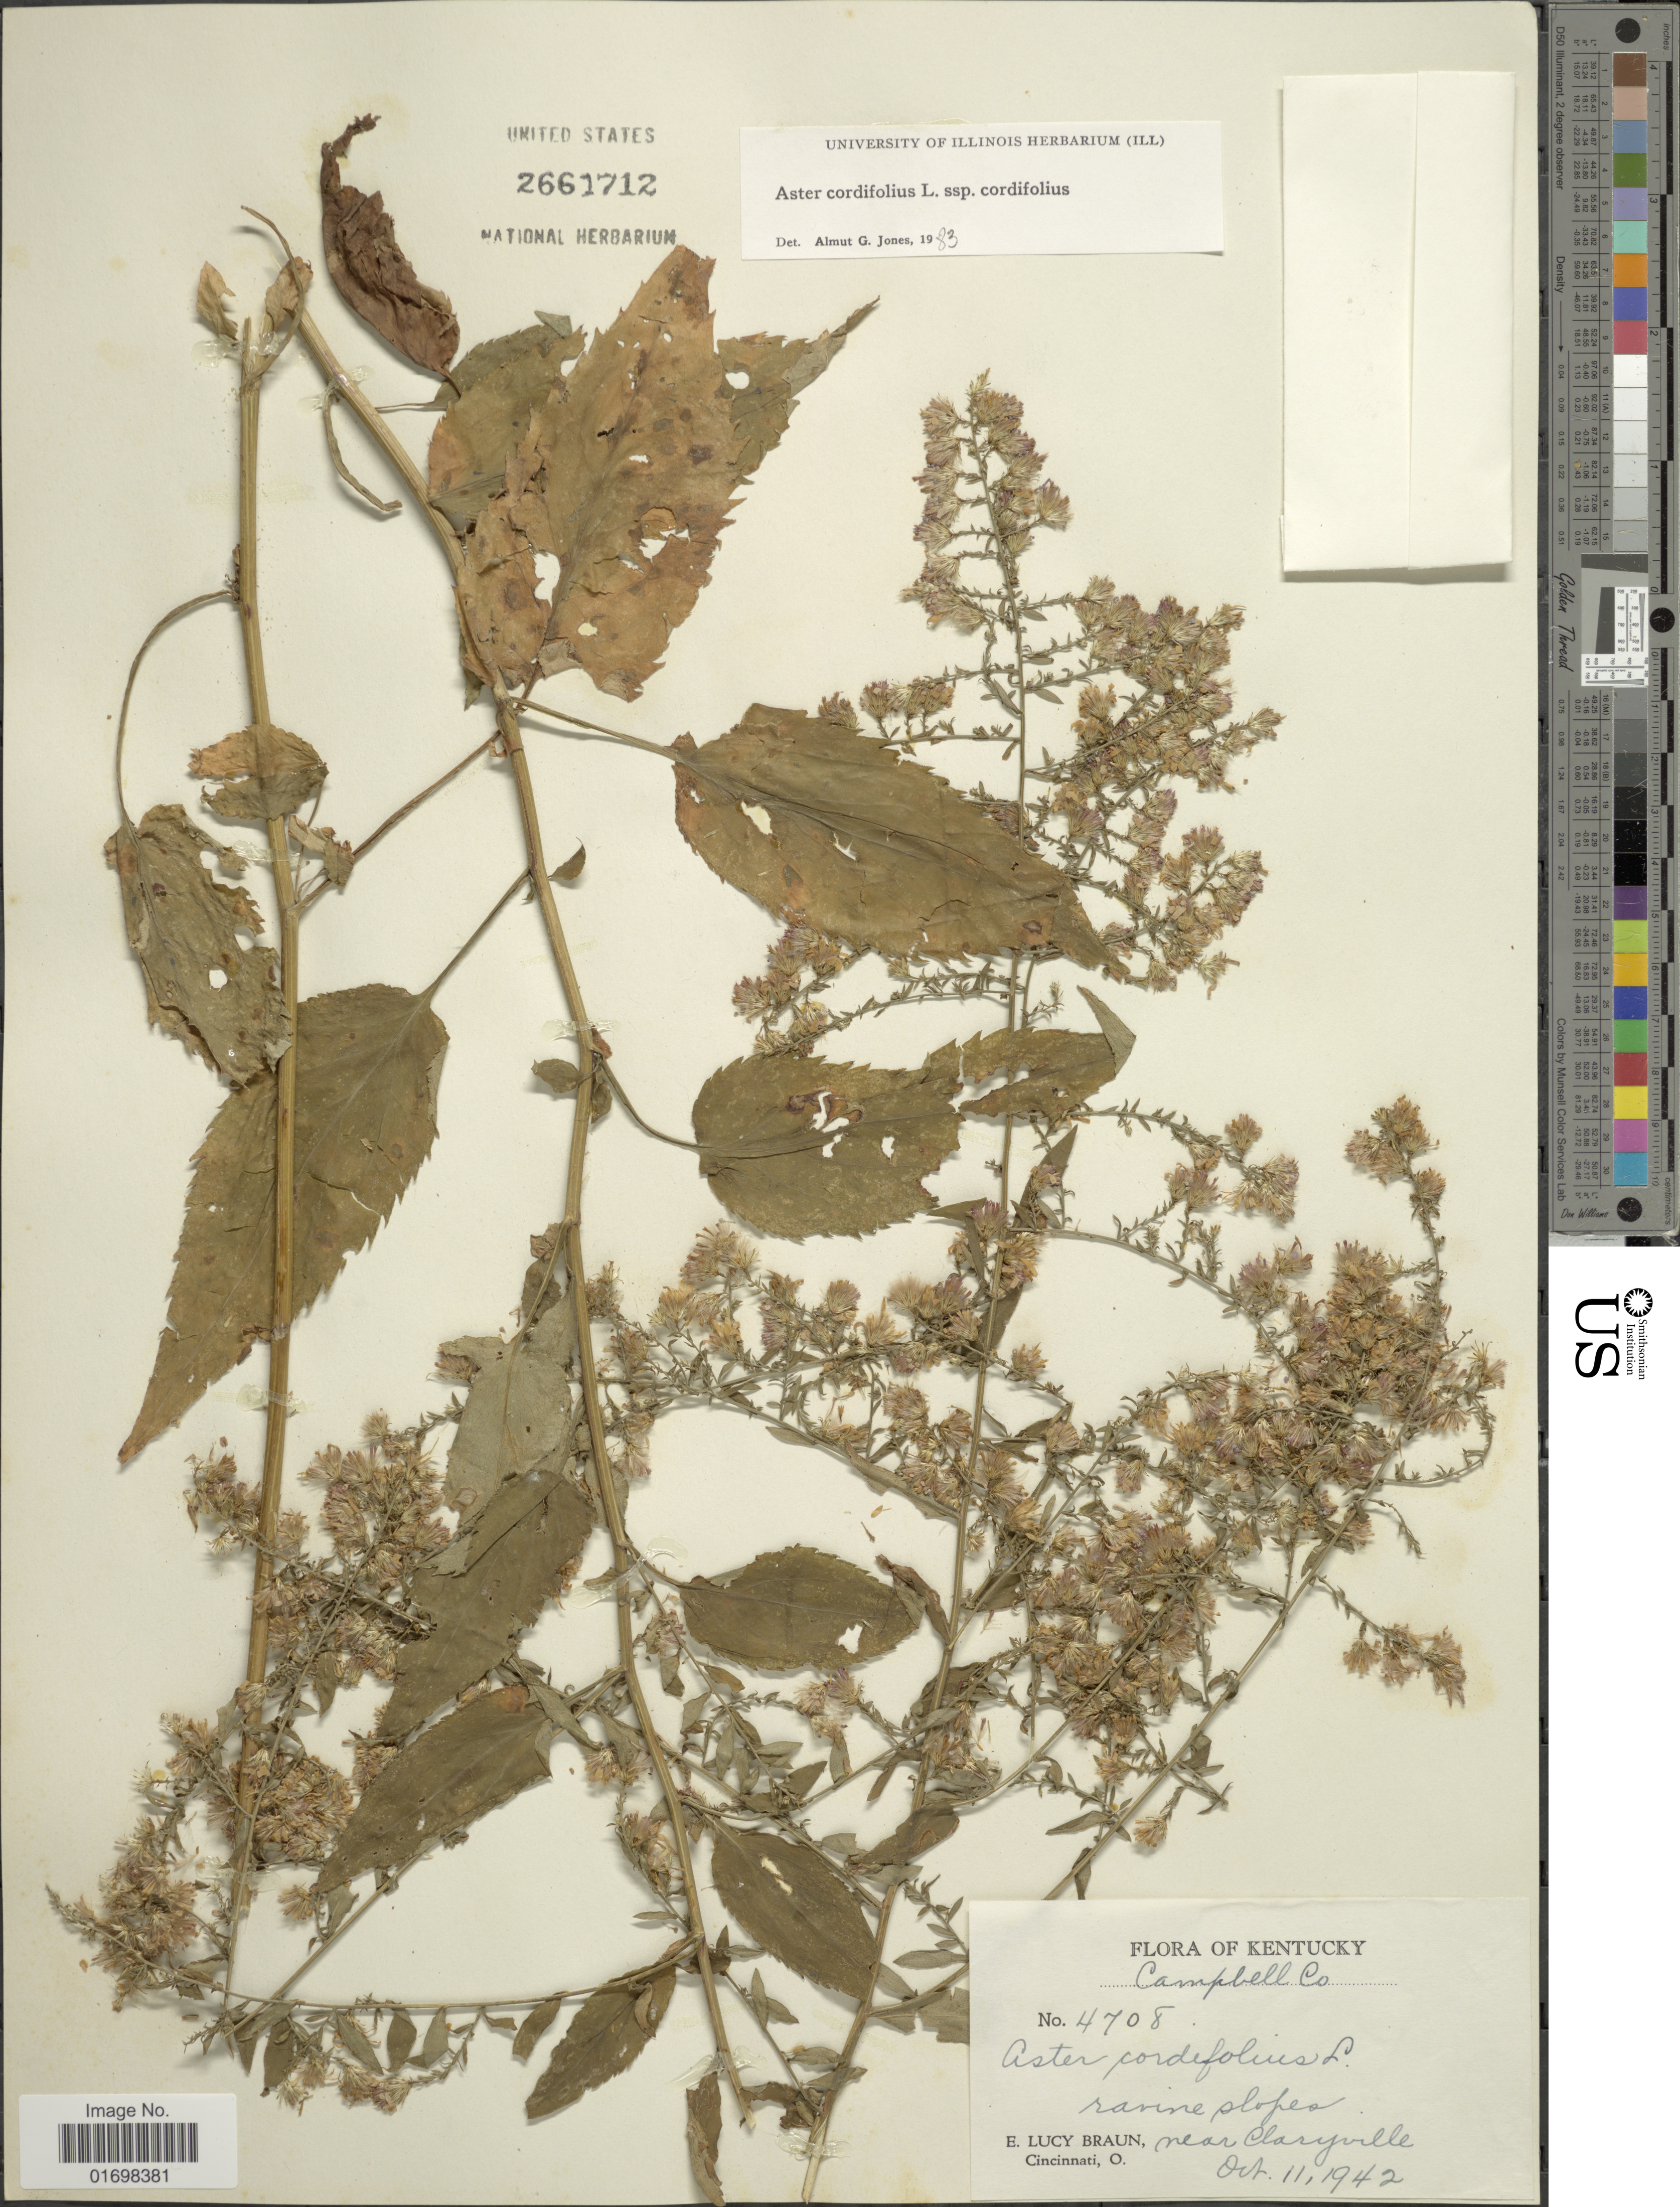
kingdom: Plantae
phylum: Tracheophyta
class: Magnoliopsida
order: Asterales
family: Asteraceae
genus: Symphyotrichum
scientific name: Symphyotrichum cordifolium var. cordifolium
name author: (L.) G.L. Nesom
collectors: E. L. Braun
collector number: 4708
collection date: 1942-10-11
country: United States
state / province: Kentucky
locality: Kentucky, Campbell Co, Near Claryville.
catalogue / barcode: US 2661712